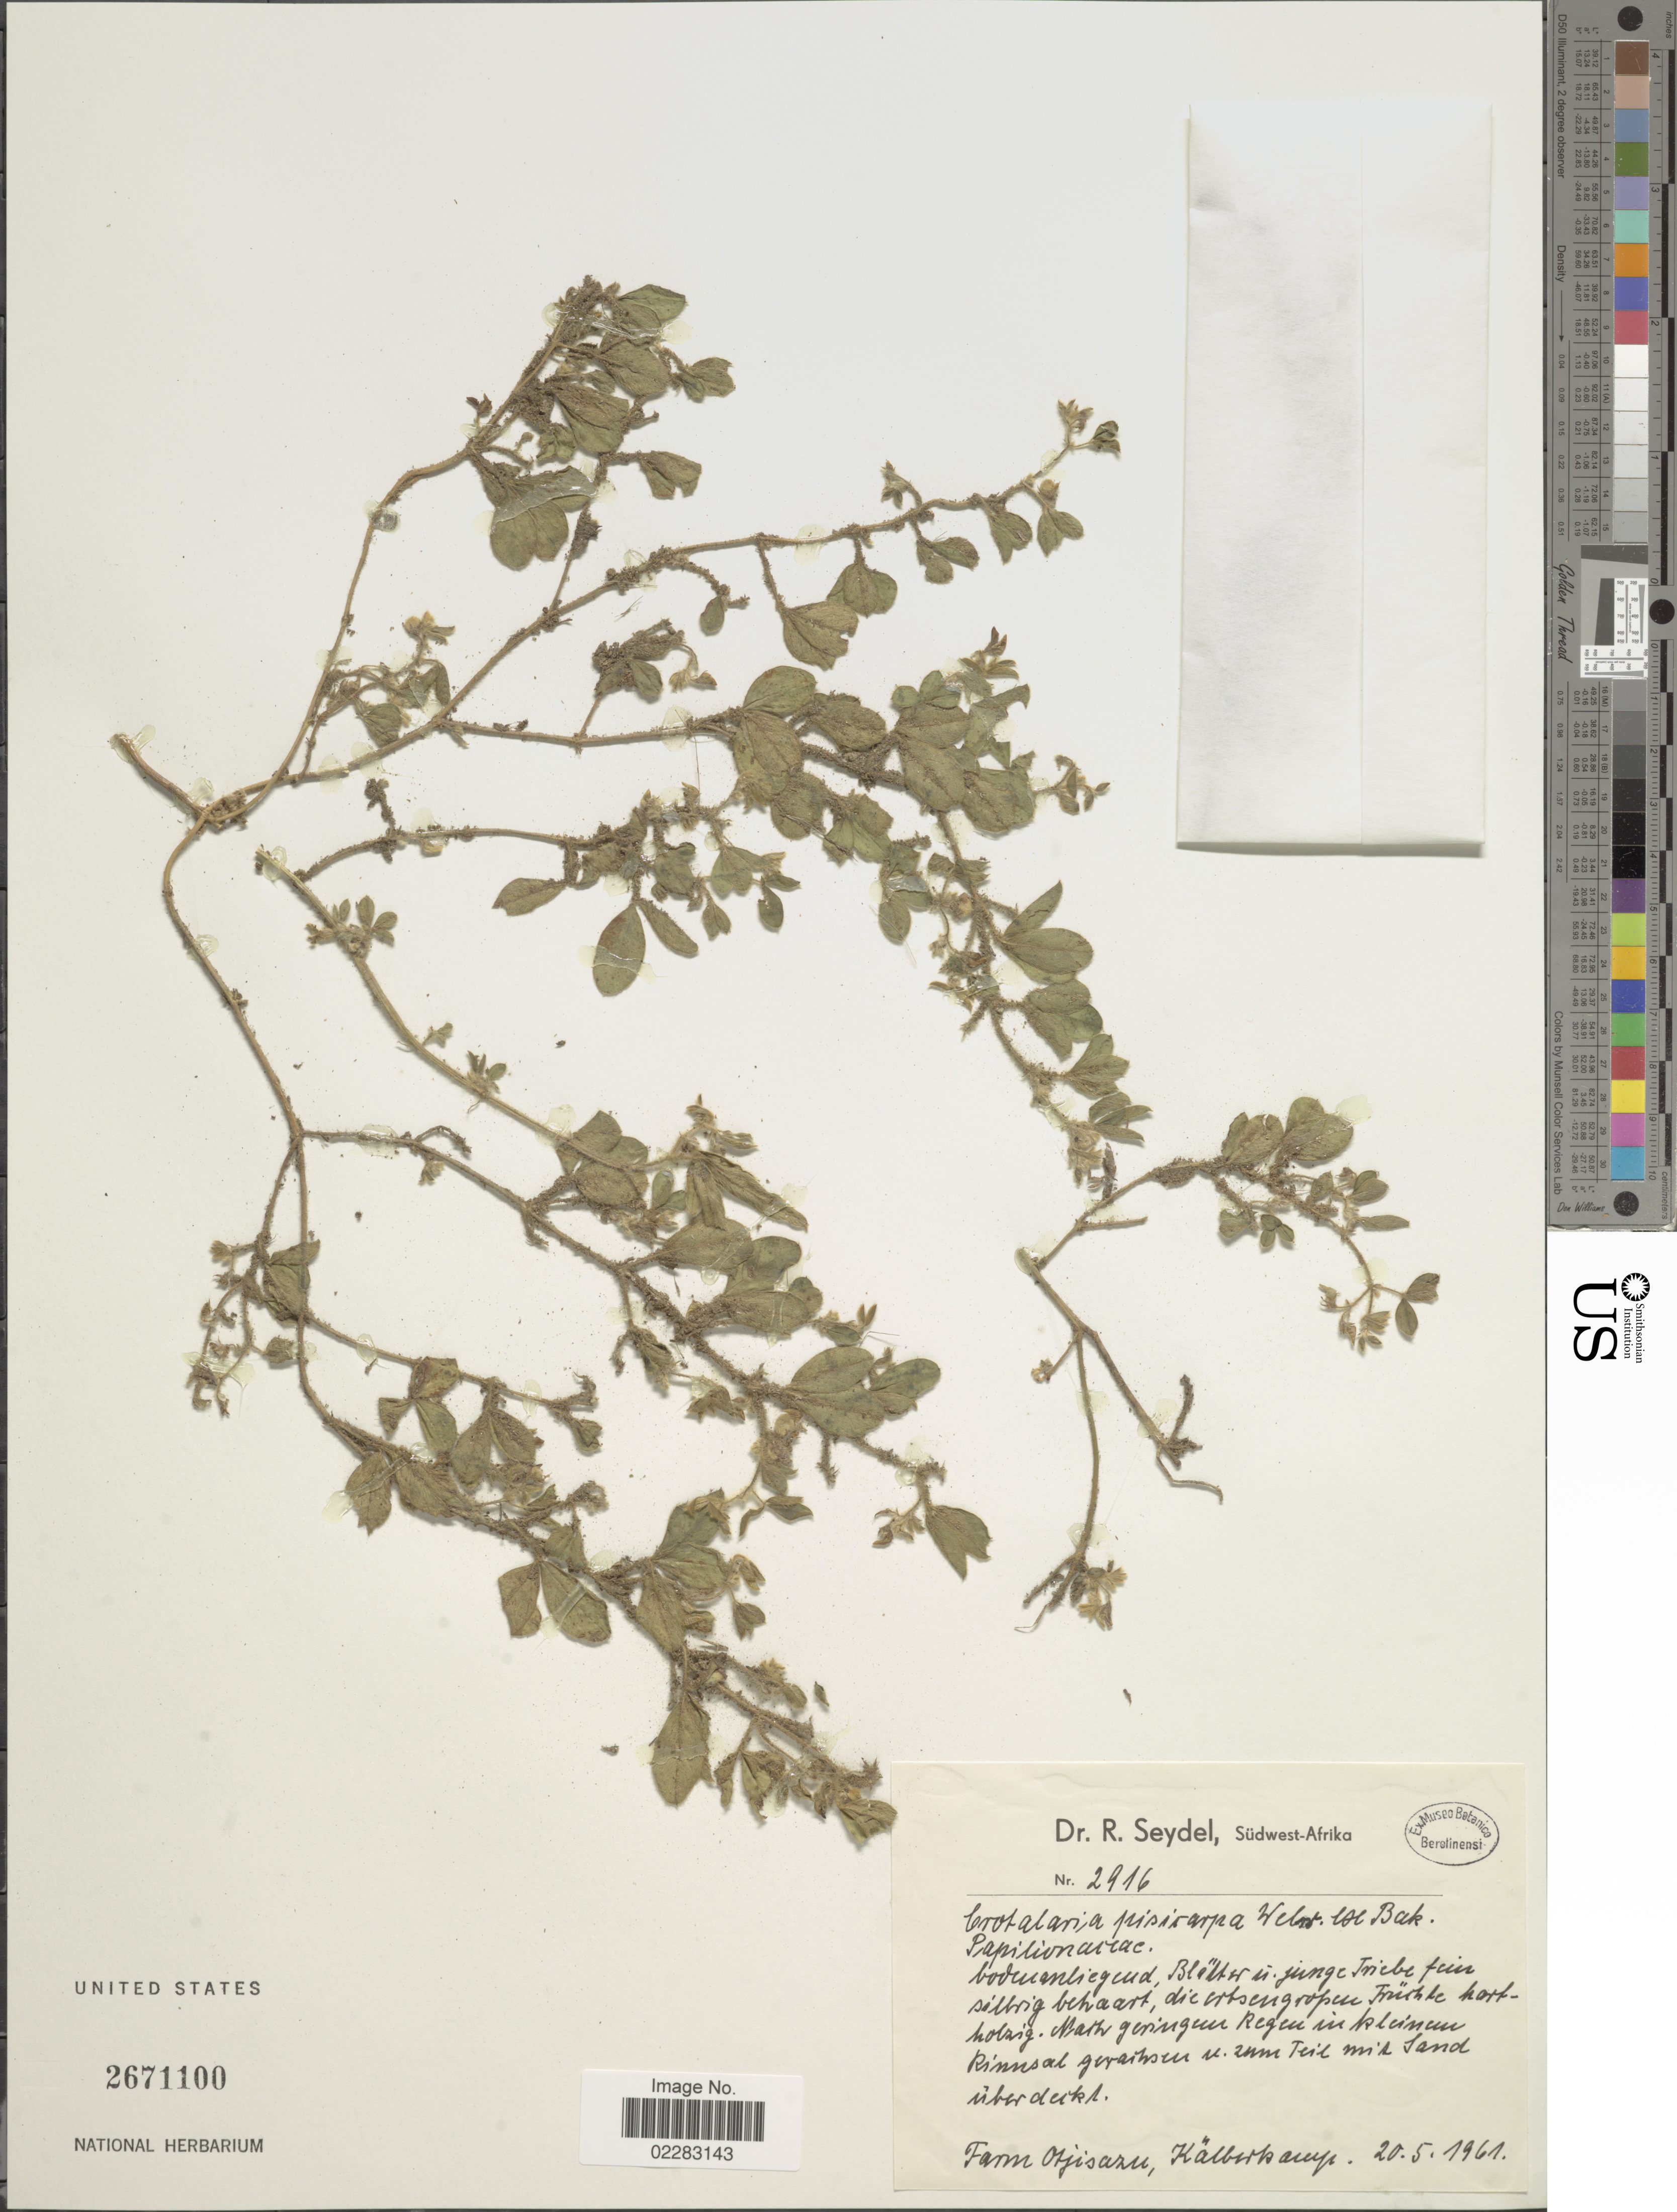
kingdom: Plantae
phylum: Tracheophyta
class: Magnoliopsida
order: Fabales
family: Fabaceae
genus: Crotalaria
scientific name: Crotalaria pisicarpa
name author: Baker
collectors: R. Seydel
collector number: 2916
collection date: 1961-05-20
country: Namibia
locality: Südwest-Afrika, Farm Otjisazu, Kalberkamp.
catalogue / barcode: US 2671100